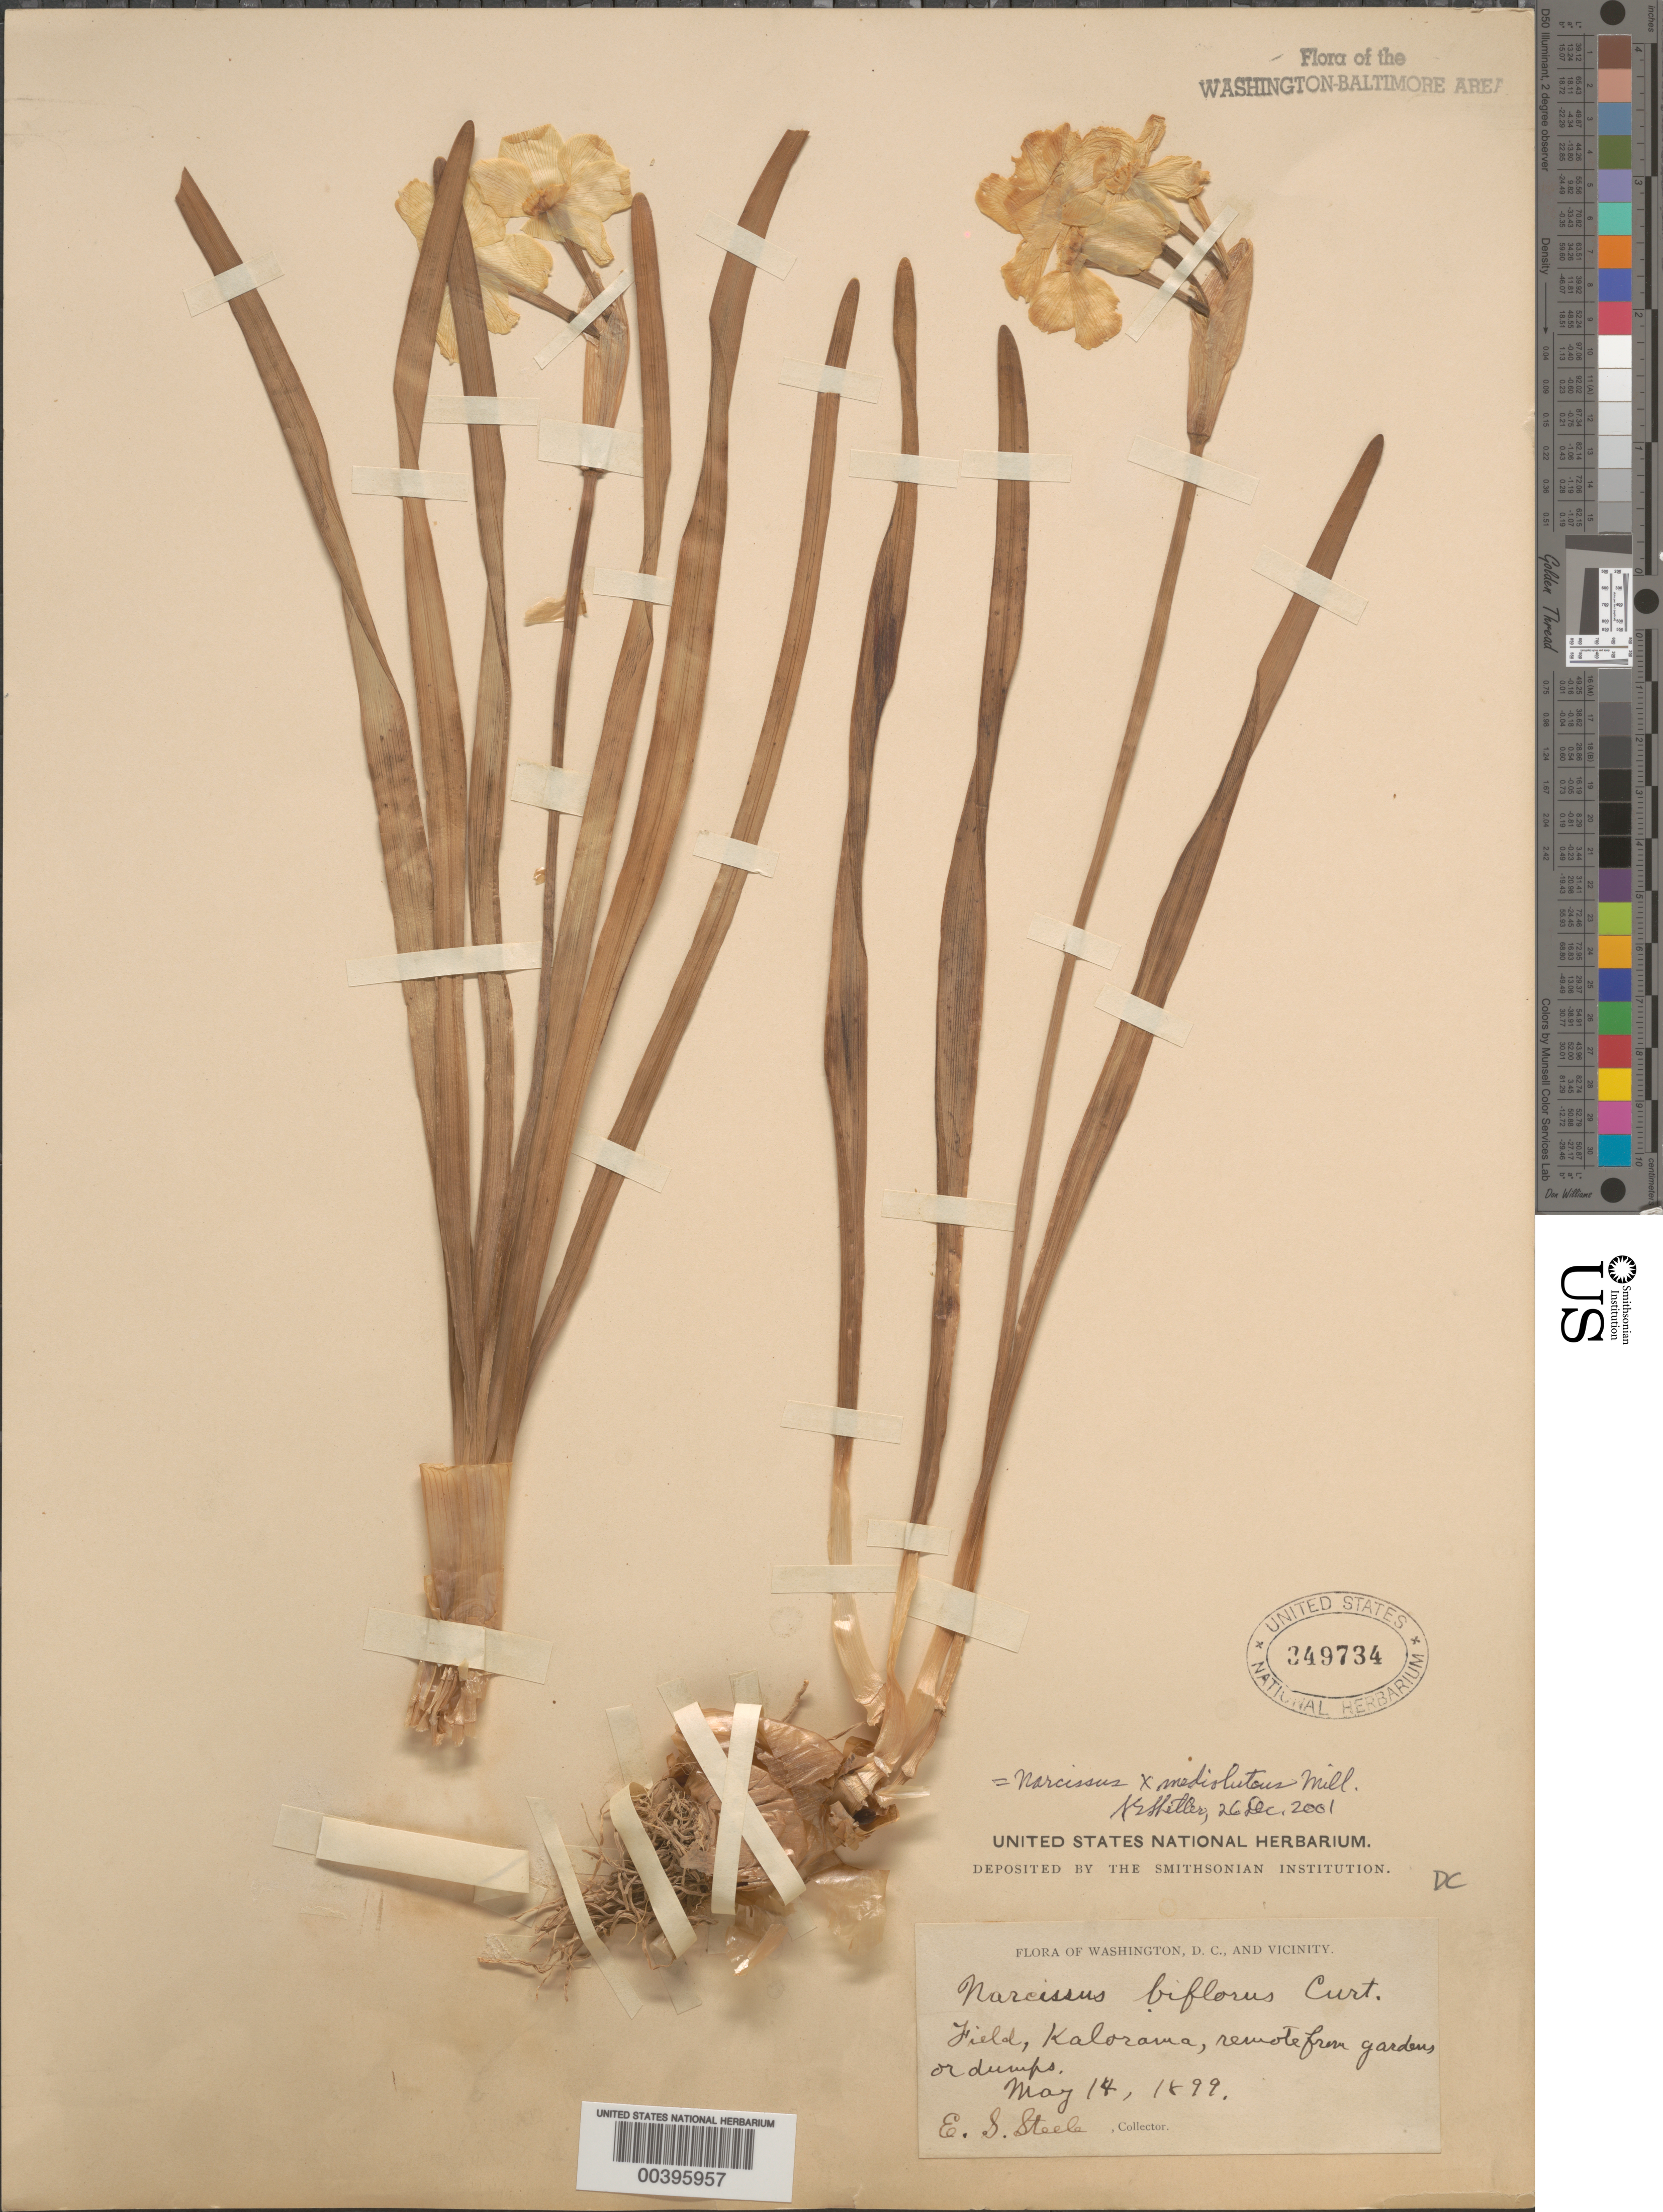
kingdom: Plantae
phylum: Tracheophyta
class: Liliopsida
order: Asparagales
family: Amaryllidaceae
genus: Narcissus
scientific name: Narcissus x medioluteus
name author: Mill.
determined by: Shetler, Stanwyn G., (US), NMNH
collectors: E. Steele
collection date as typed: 17 May 1899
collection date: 1899-05-17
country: United States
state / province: District of Columbia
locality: Kalorama, Remote from gardens or dumps Rock Creek Park & vicinity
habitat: Field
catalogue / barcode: US 349734